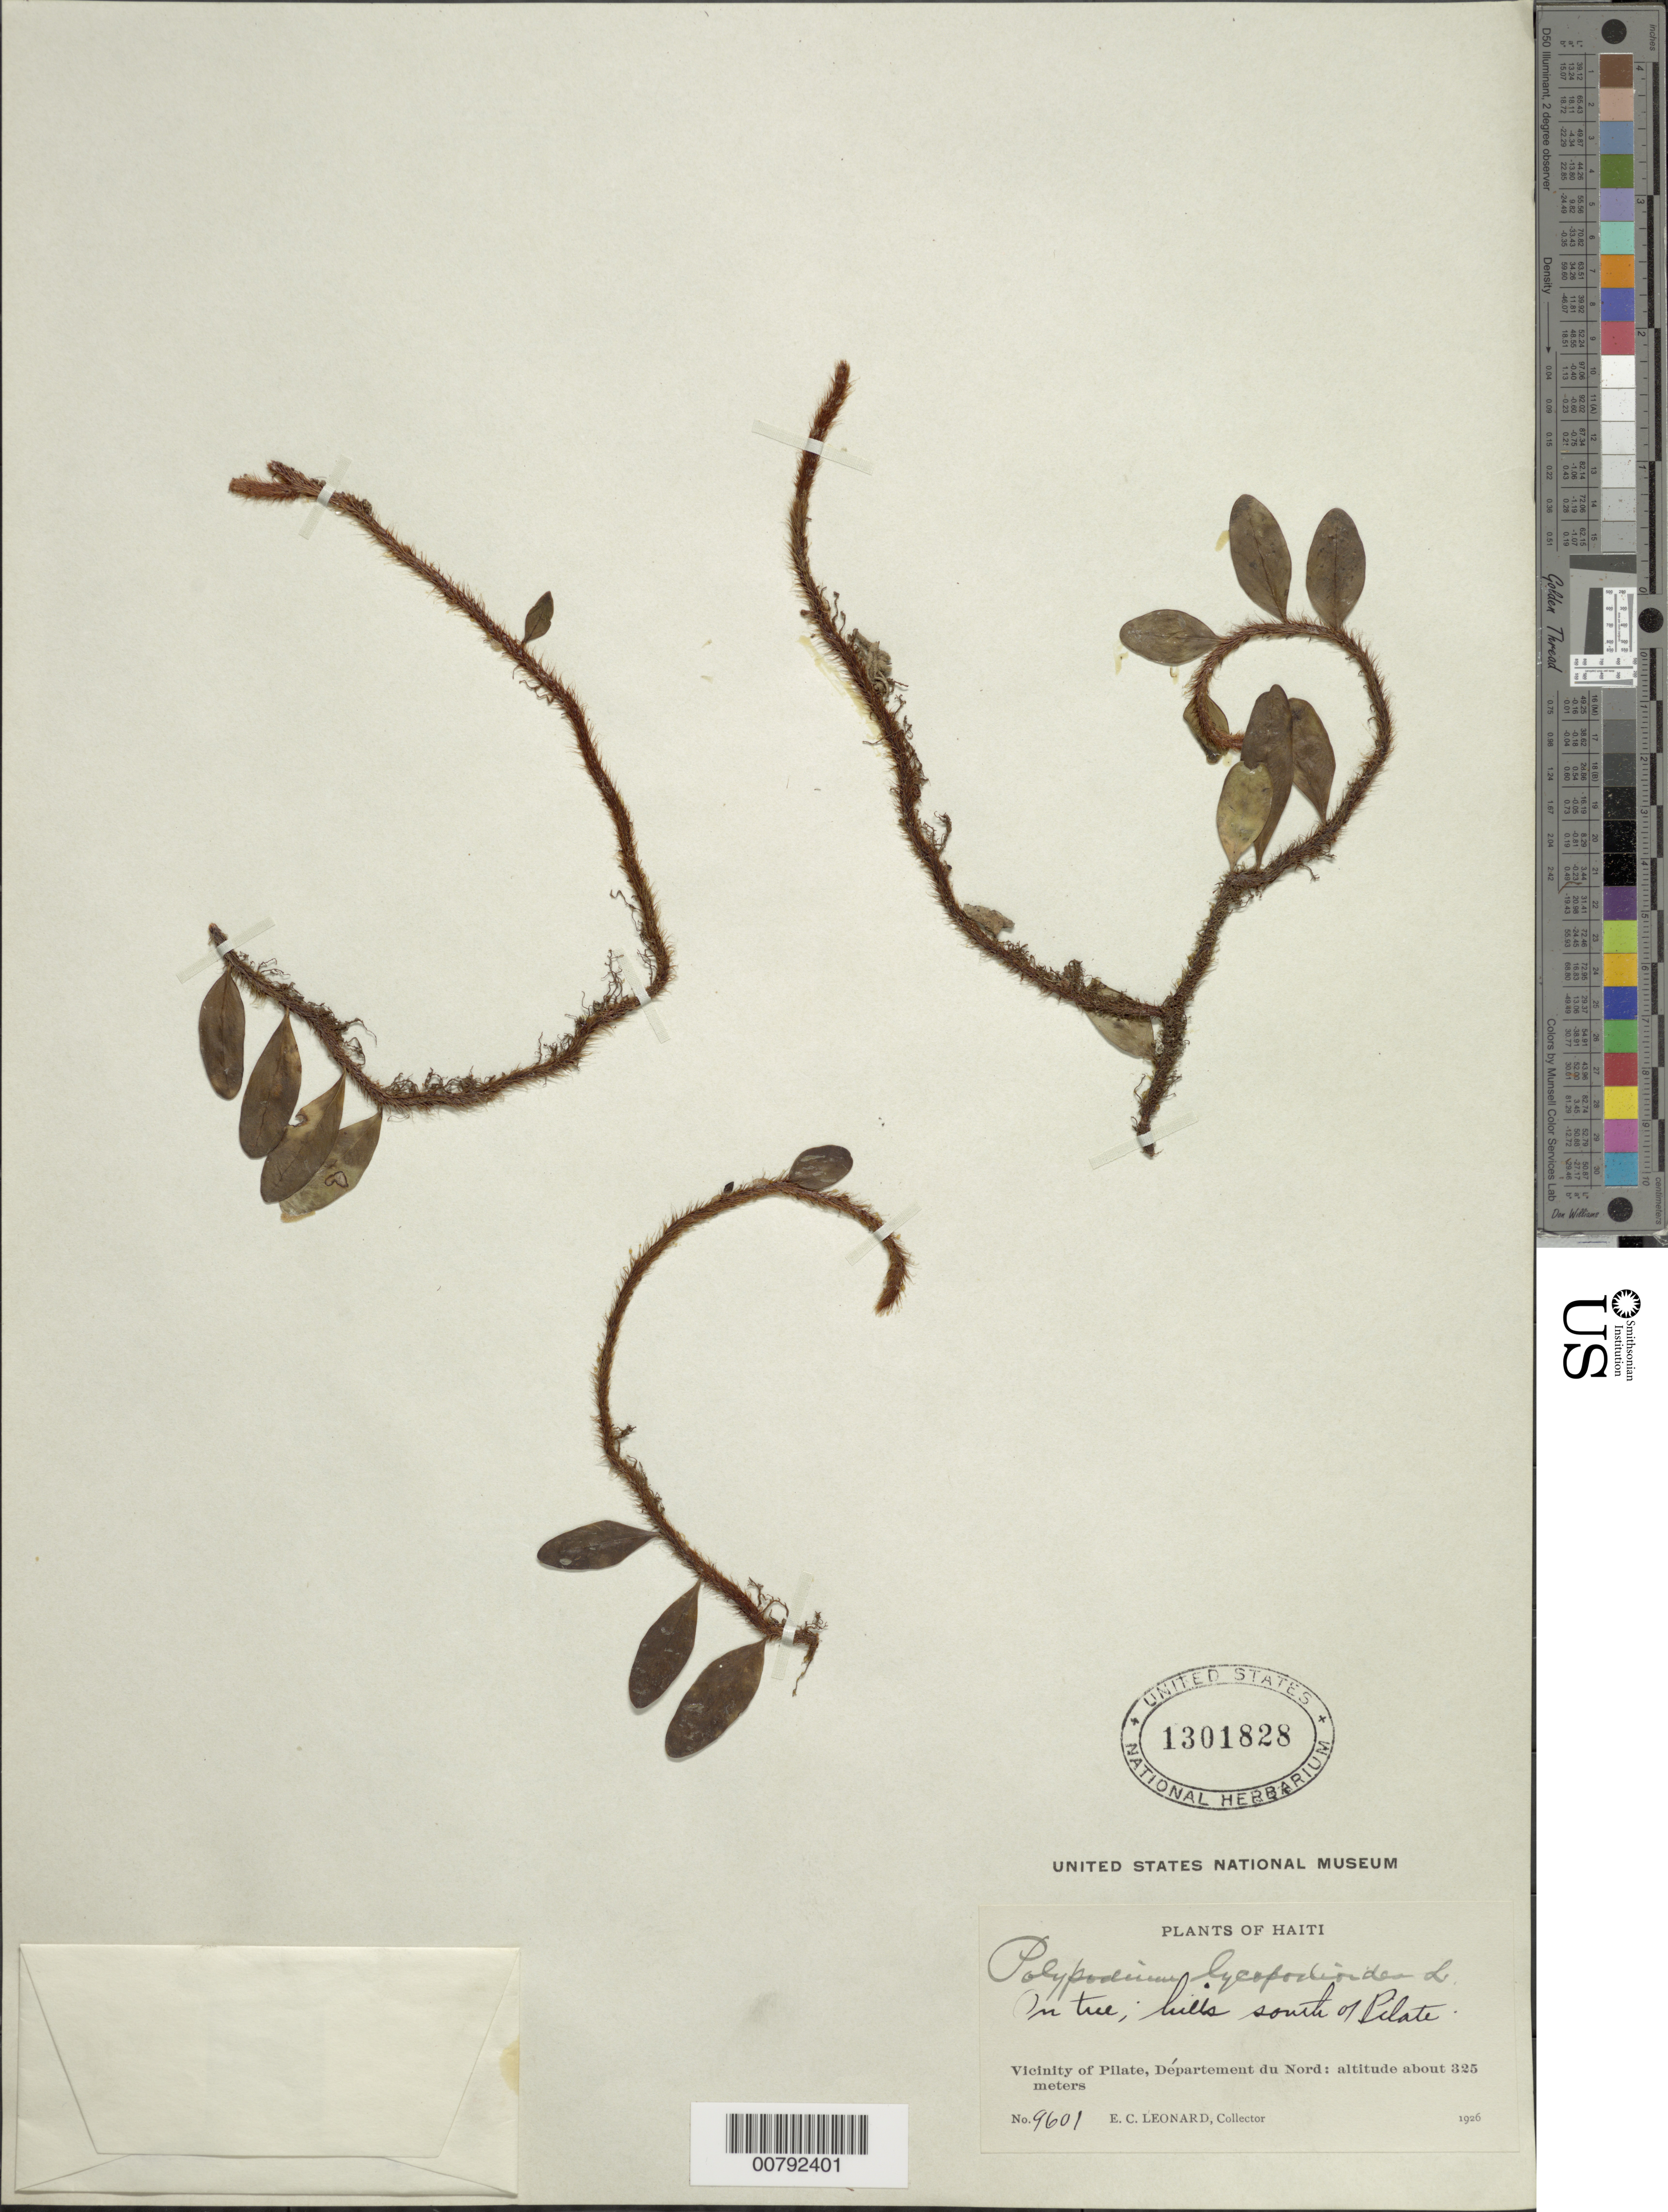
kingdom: Plantae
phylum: Tracheophyta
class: Polypodiopsida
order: Polypodiales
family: Polypodiaceae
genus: Microgramma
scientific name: Microgramma lycopodioides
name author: (L.) Copel.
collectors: E. C. Leonard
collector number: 9601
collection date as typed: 10 Feb 1926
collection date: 1926-02-10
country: Haiti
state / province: Nord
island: Hispaniola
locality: Pilate, S of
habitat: Hills, on tree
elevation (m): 325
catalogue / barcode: US 1301828